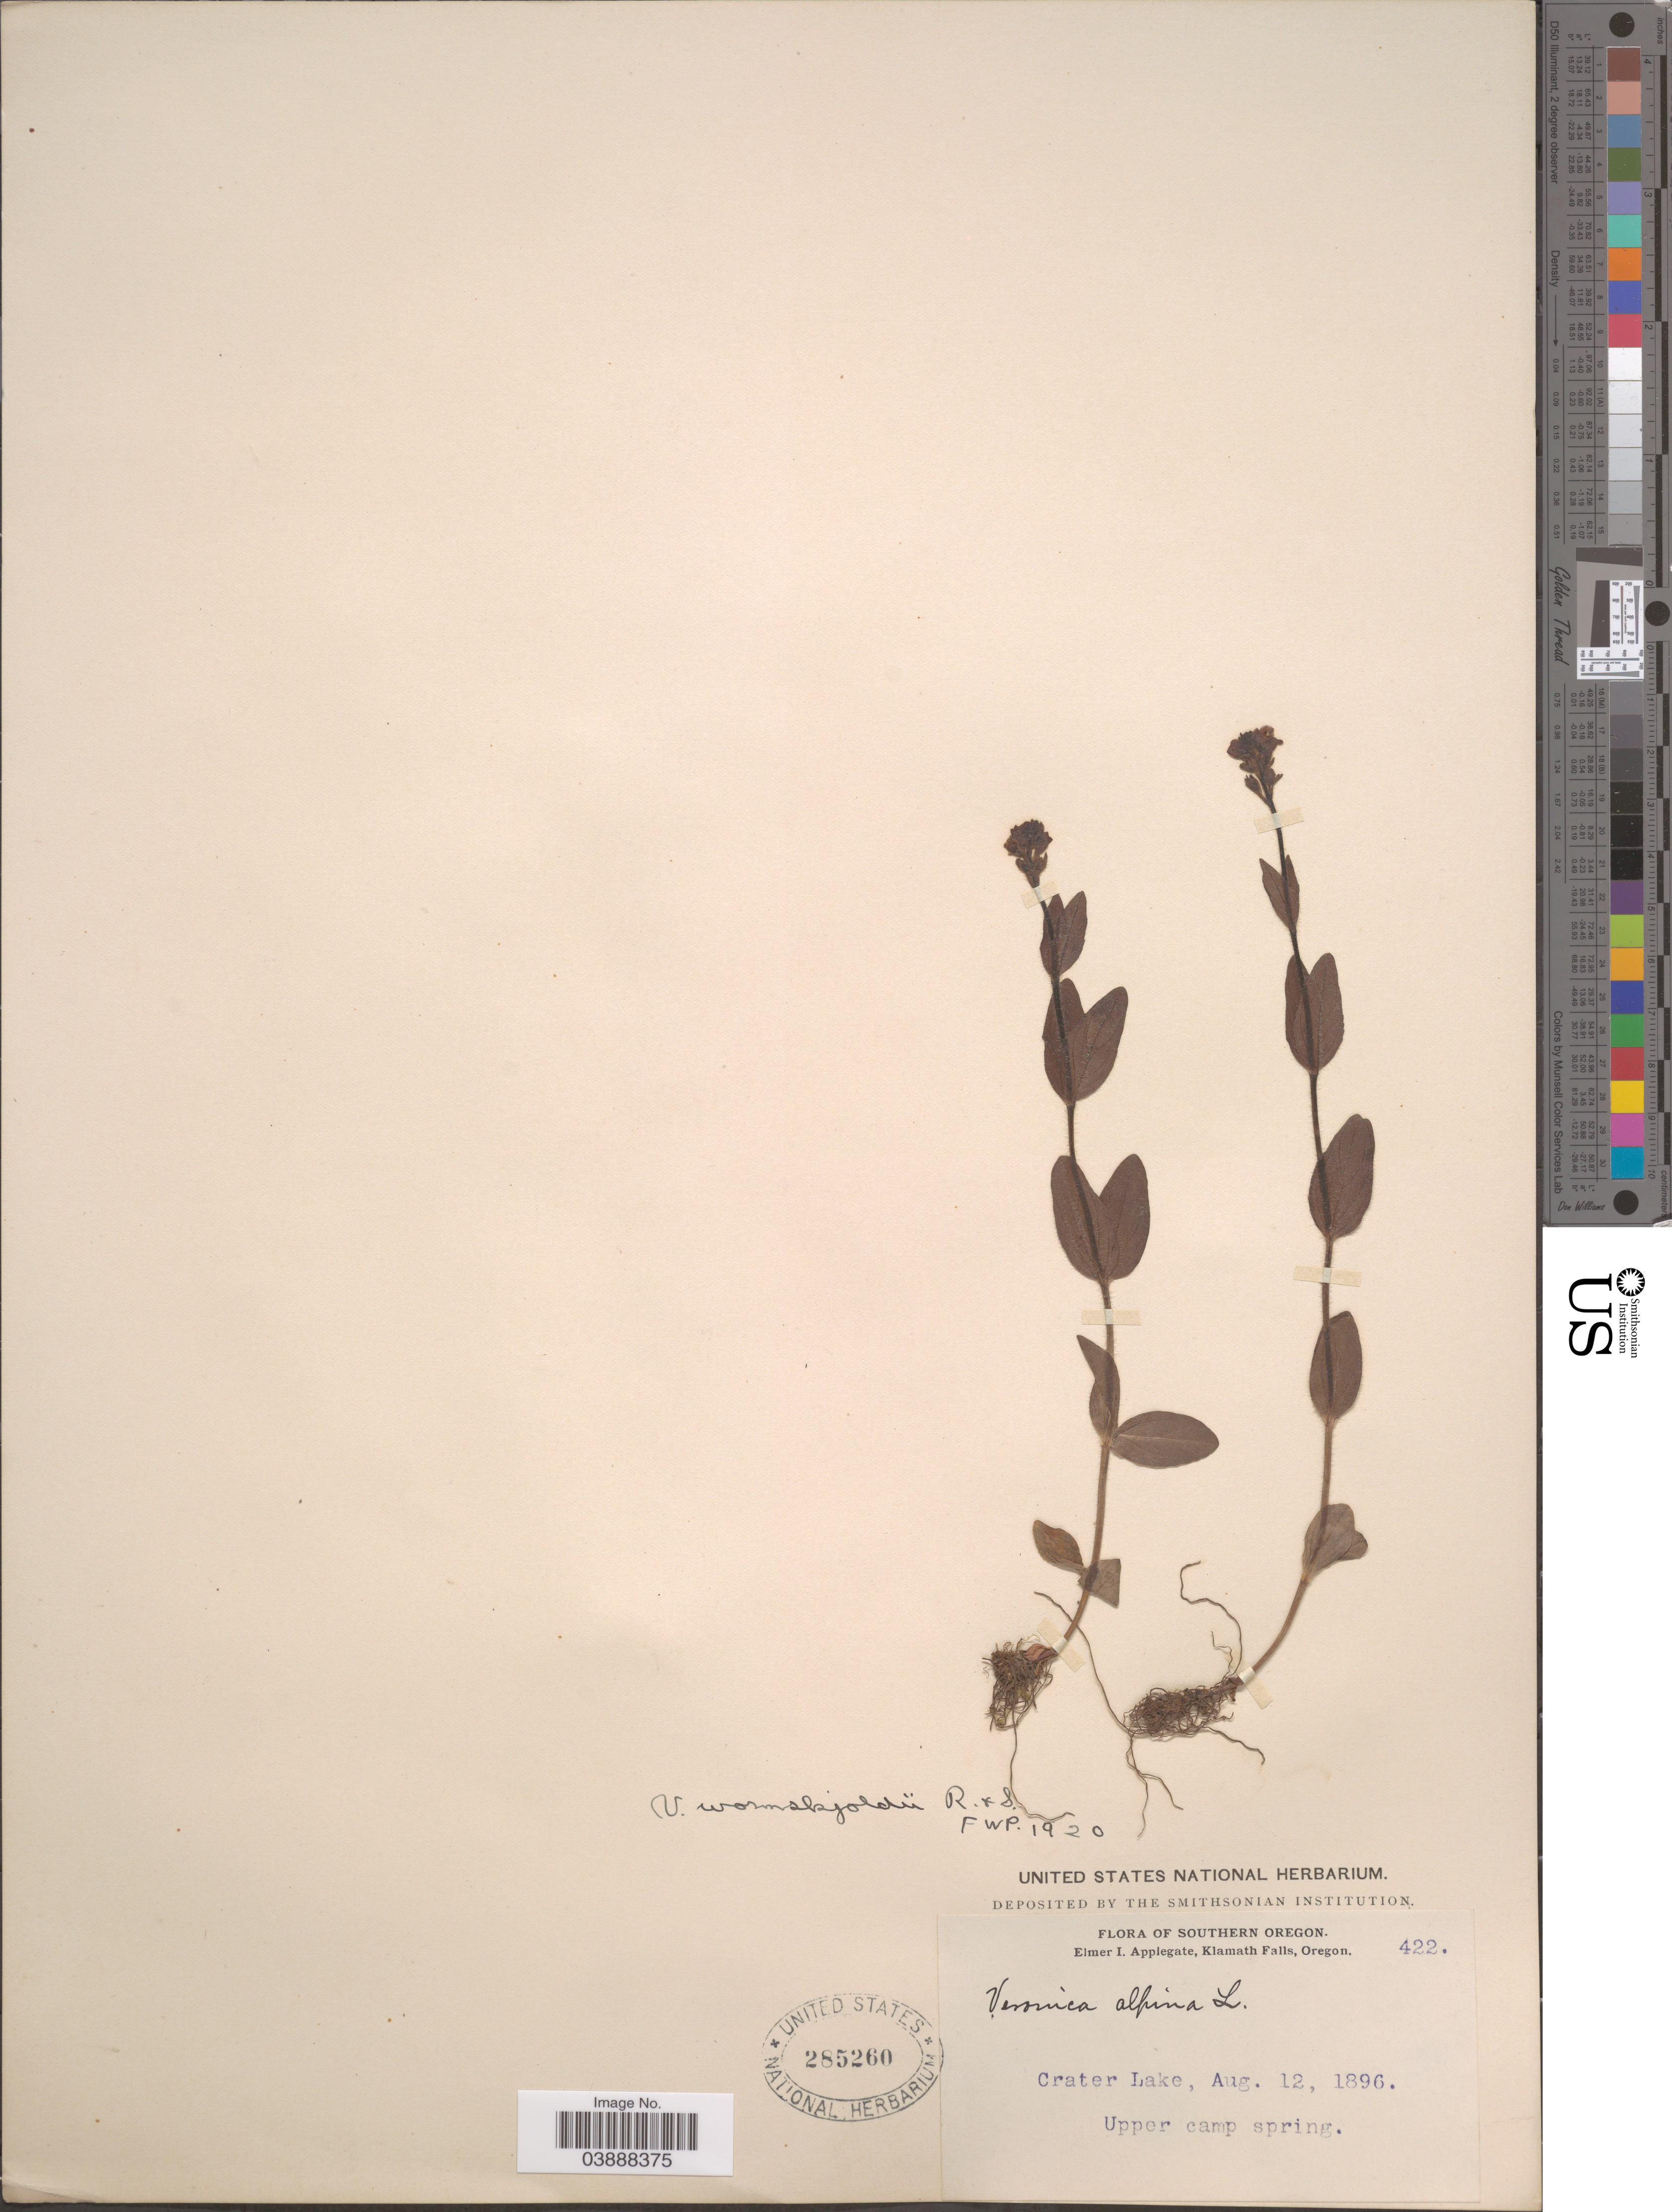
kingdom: Plantae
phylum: Tracheophyta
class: Magnoliopsida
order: Lamiales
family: Plantaginaceae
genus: Veronica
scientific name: Veronica wormskjoldii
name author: Roem. & Schult.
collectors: E. I. Applegate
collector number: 422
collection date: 1896-08-12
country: United States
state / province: Oregon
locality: Klamath Falls. Crater Lake. Upper camp spring.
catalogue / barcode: US 285260